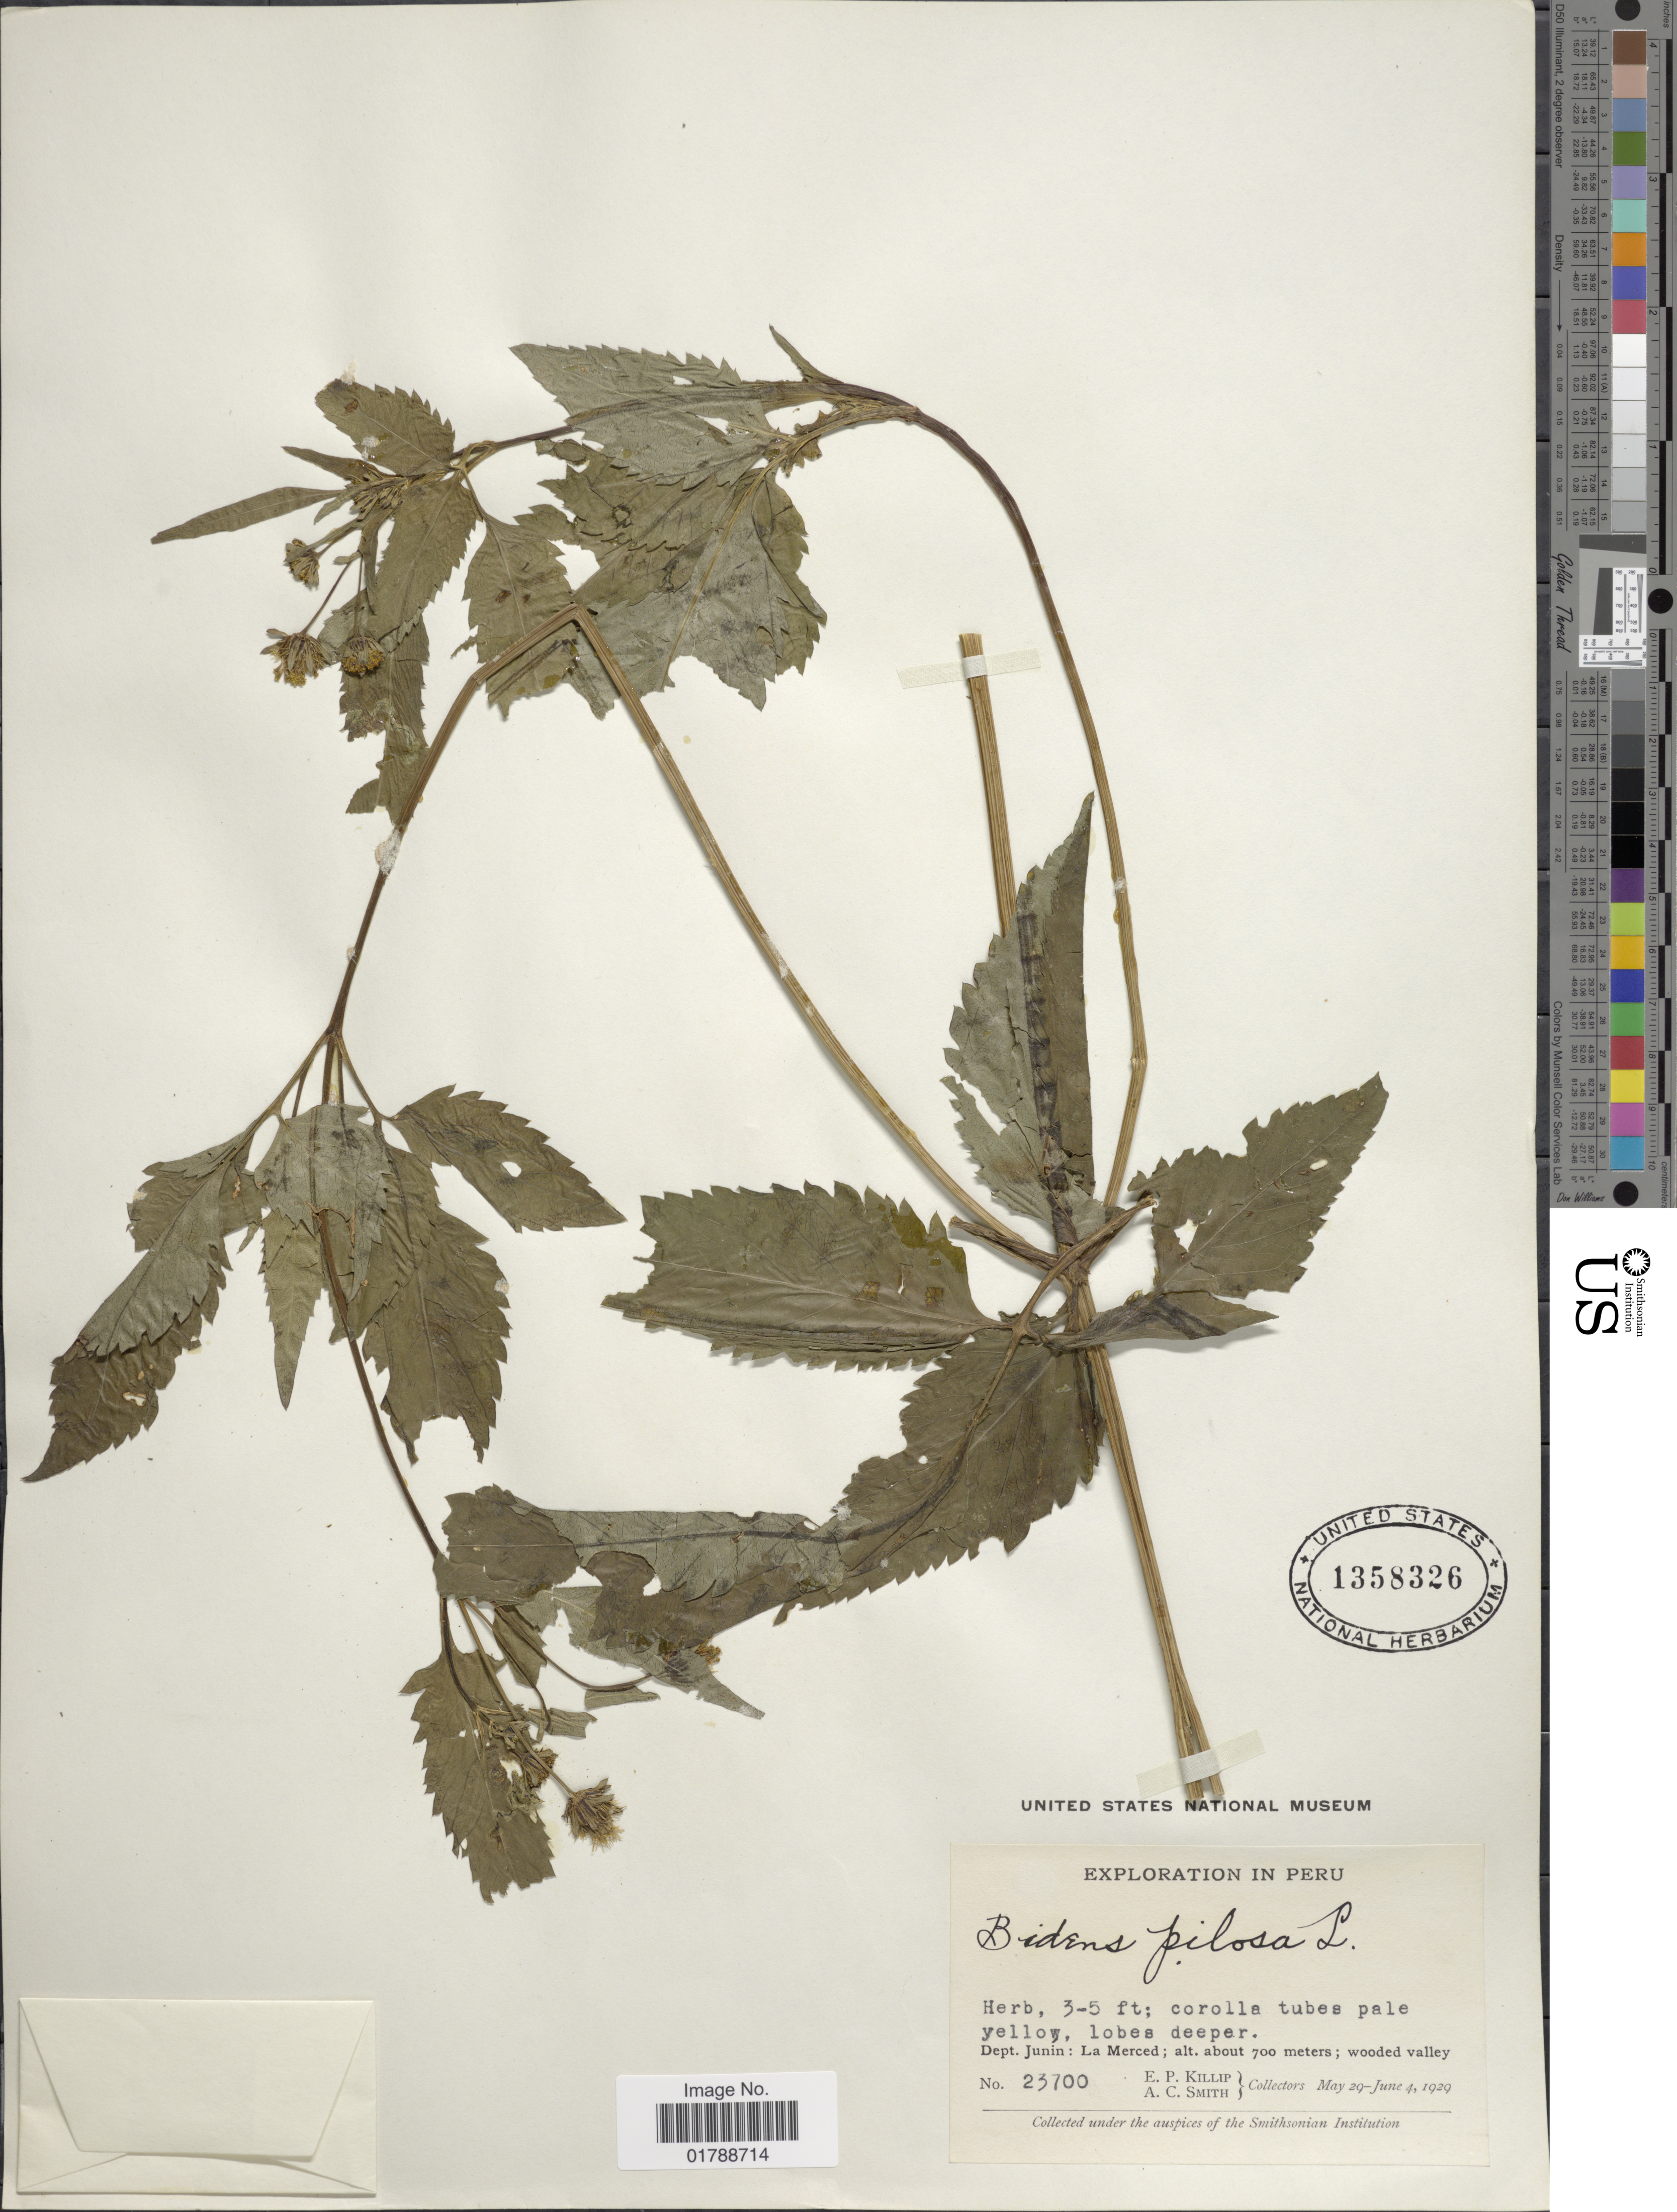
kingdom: Plantae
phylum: Tracheophyta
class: Magnoliopsida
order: Asterales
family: Asteraceae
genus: Bidens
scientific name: Bidens pilosa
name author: L.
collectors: E. P. Killip & A. C. Smith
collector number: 23700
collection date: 1929-05-29/1929-06-04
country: Peru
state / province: Junín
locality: La Merced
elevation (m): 700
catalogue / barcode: US 1358326